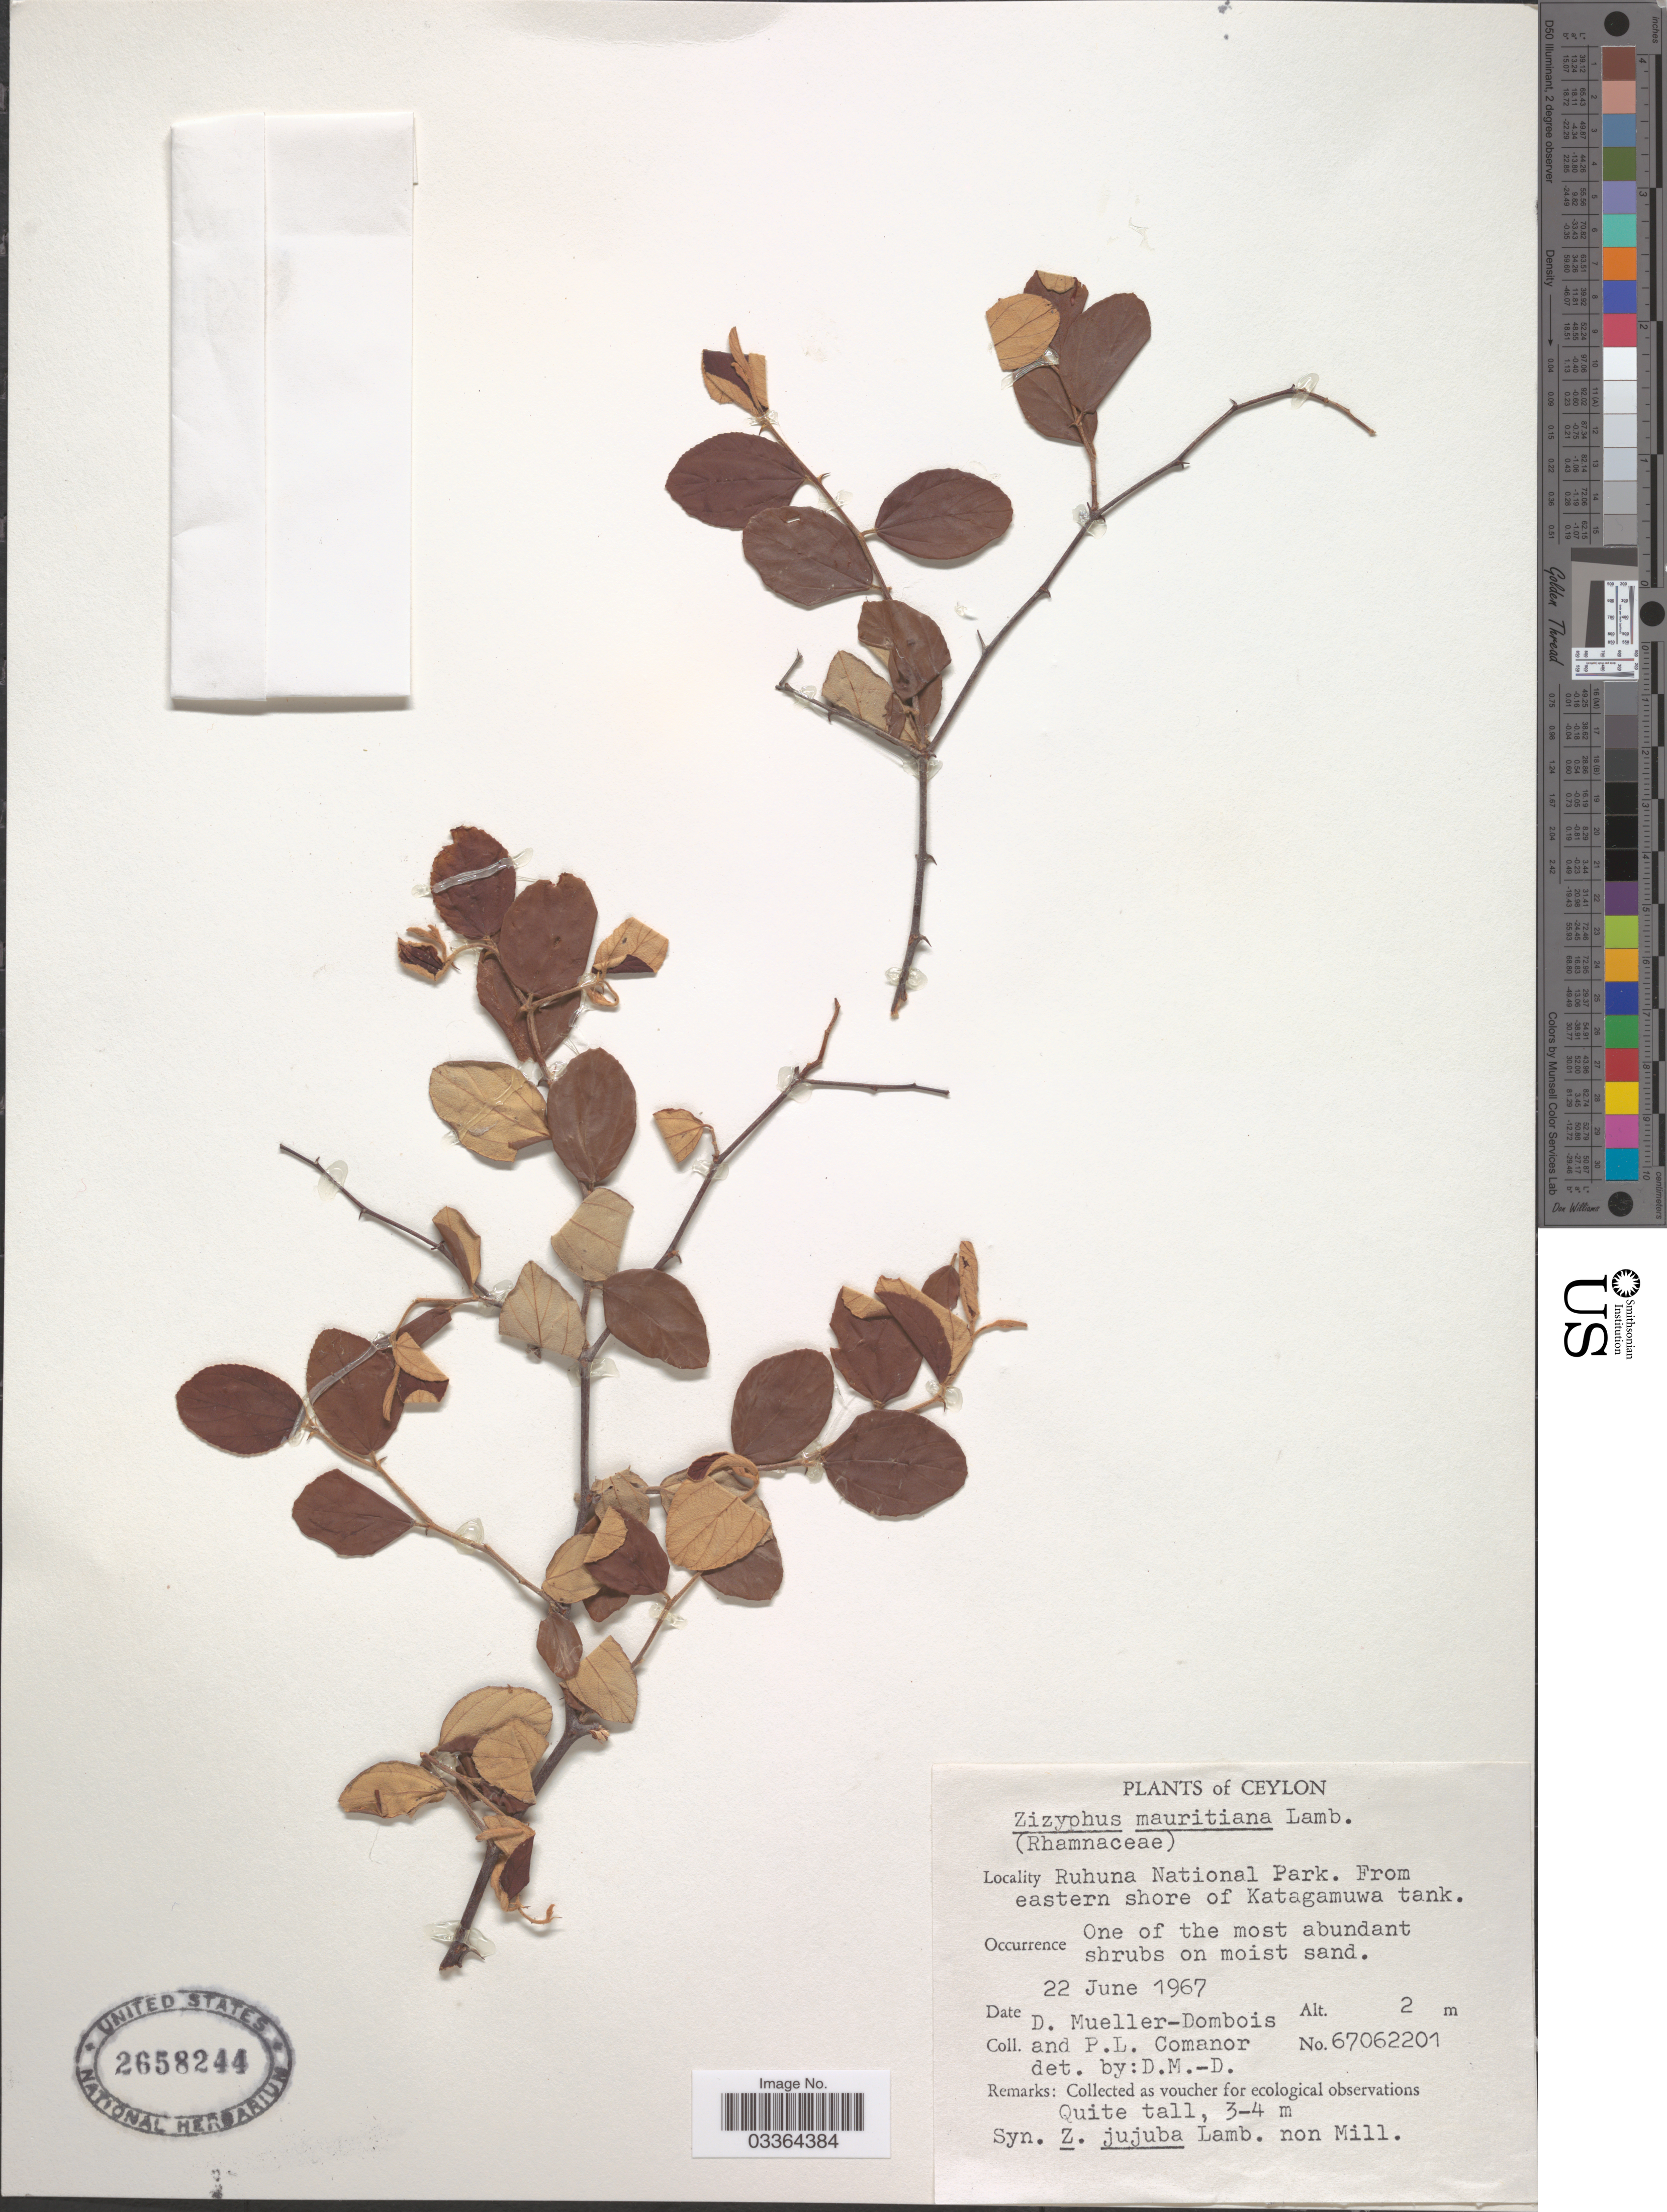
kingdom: Plantae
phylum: Tracheophyta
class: Magnoliopsida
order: Rosales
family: Rhamnaceae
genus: Ziziphus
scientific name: Ziziphus mauritiana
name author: Lam.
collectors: D. Mueller-Dombois & P. Comanor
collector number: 67062201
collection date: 1967-06-22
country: Sri Lanka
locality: Ceylon. Ruhuna National Park. From eastern shore of Katagamuwa tank.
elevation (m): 2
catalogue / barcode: US 2658244